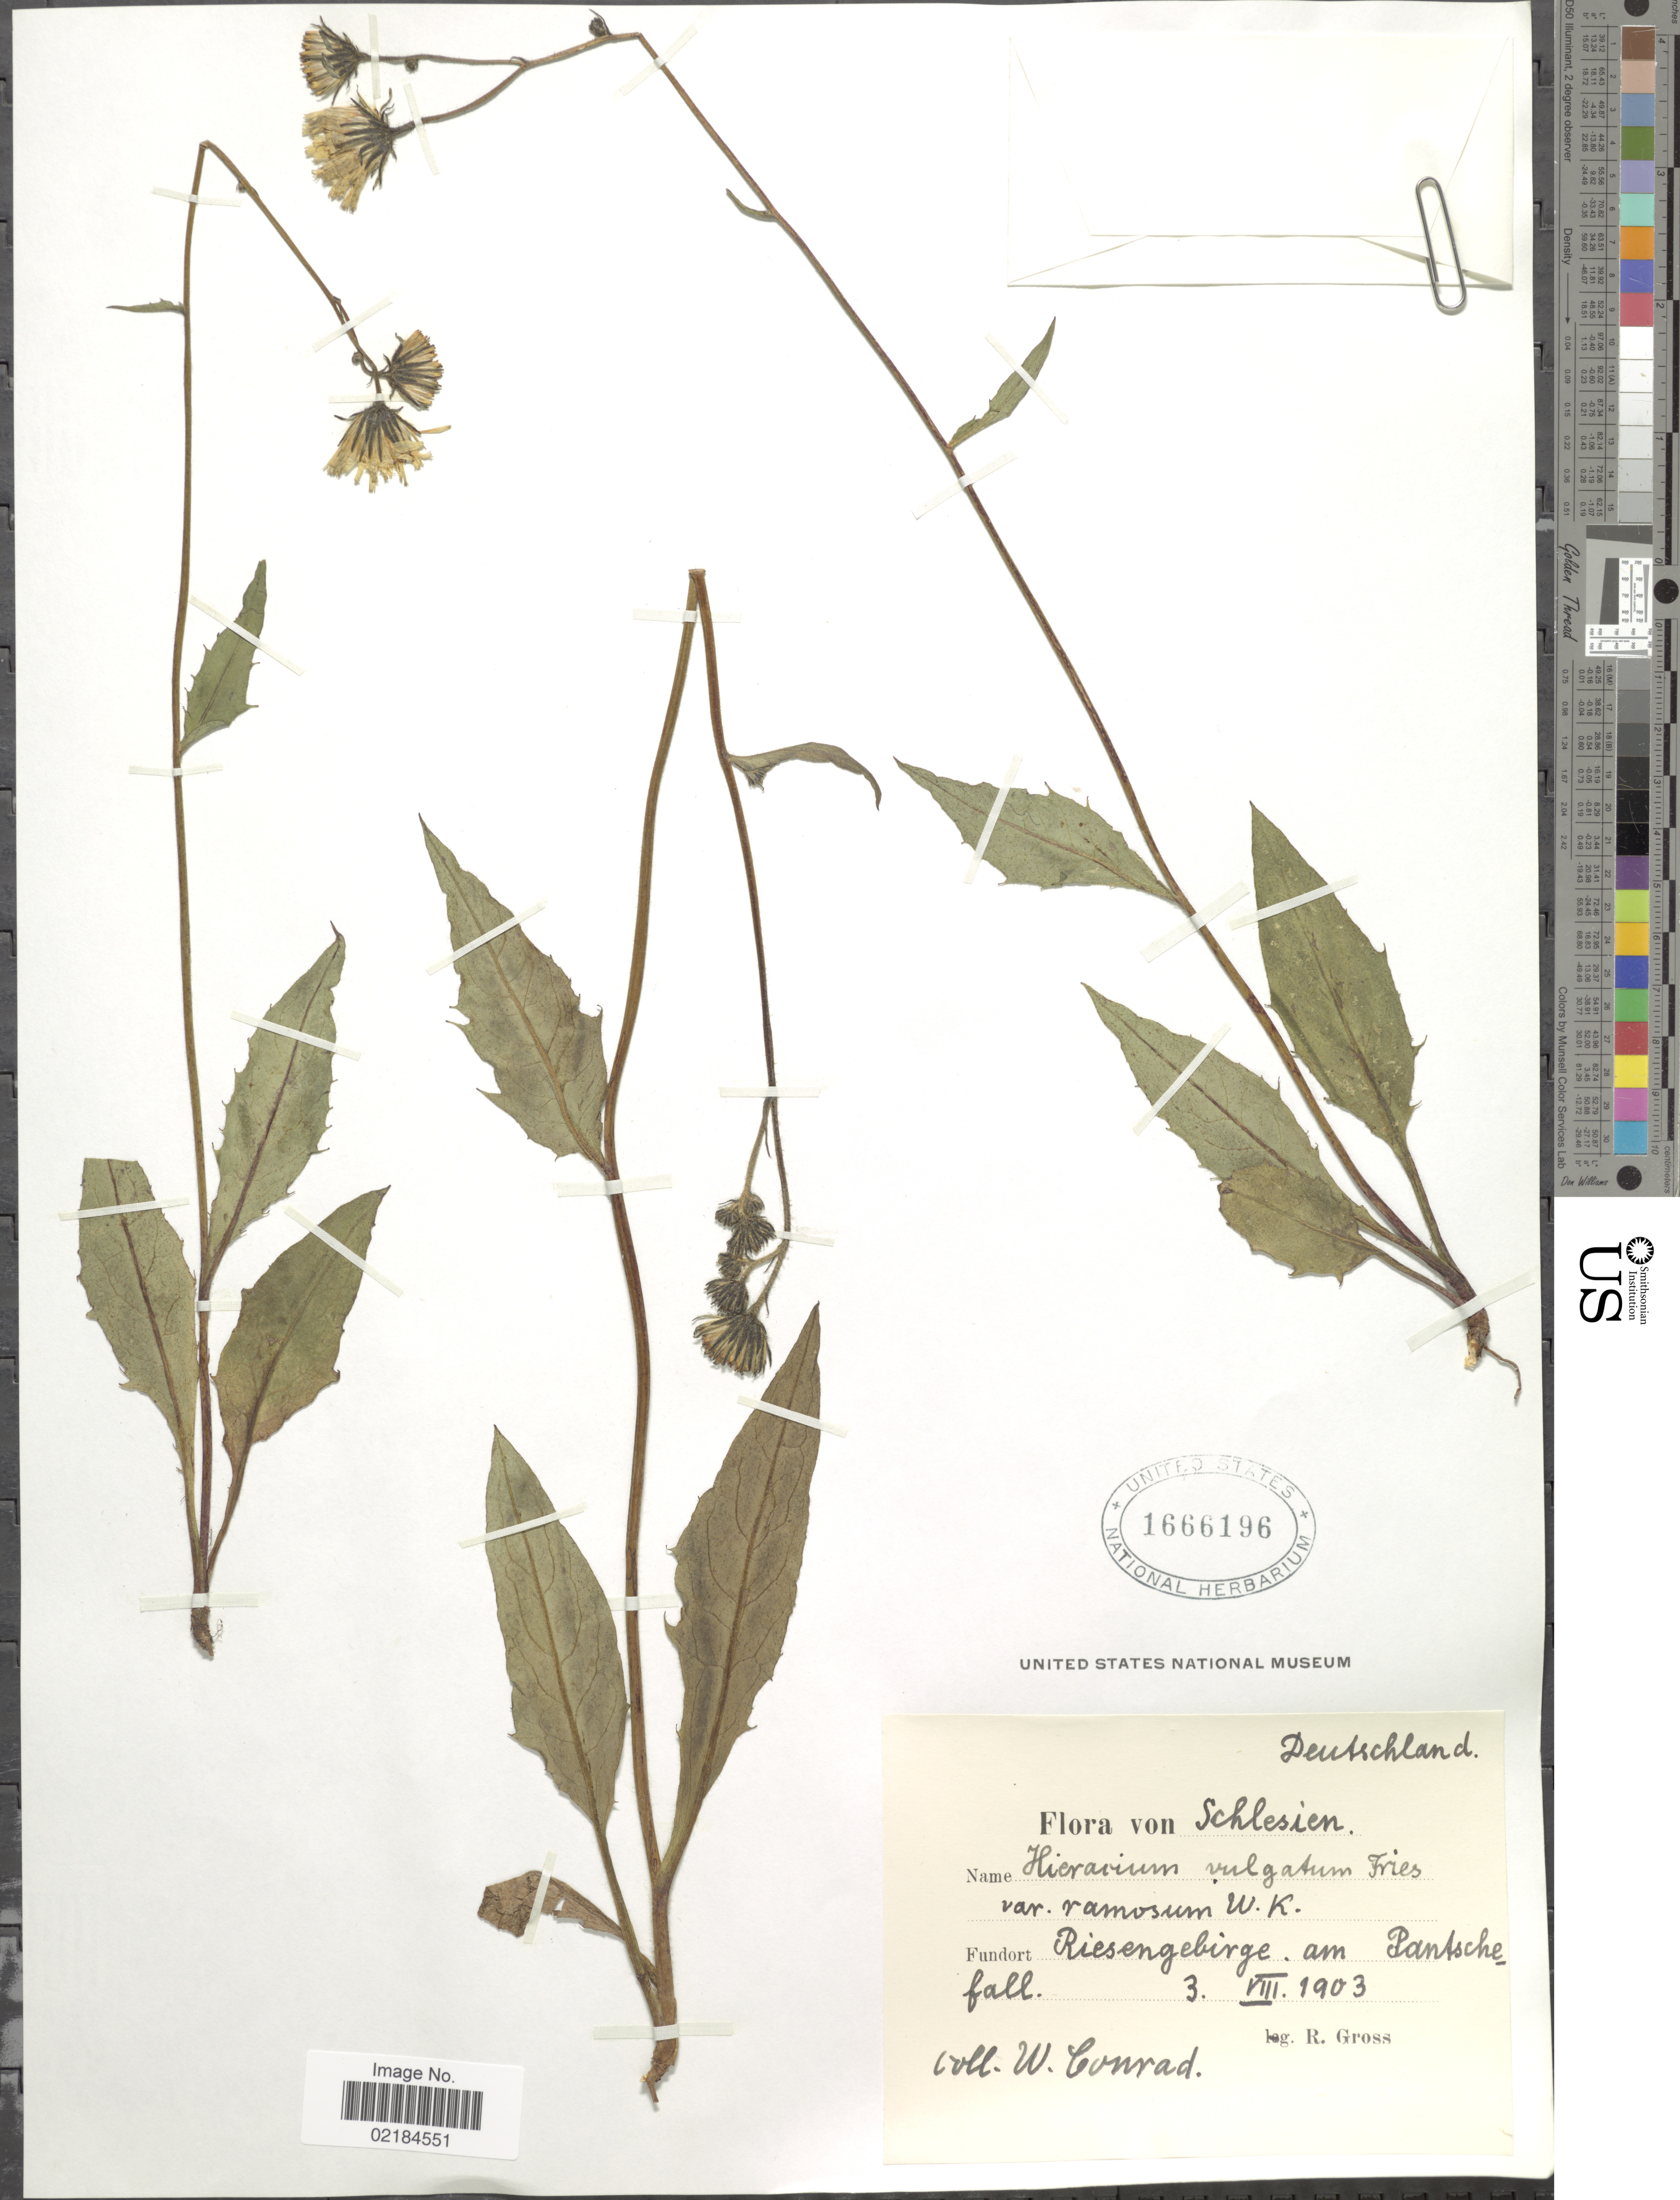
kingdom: Plantae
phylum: Tracheophyta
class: Magnoliopsida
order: Asterales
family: Asteraceae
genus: Hieracium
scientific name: Hieracium lachenalii subsp. cruenifolium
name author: (Dahlst. & Lübeck) Zahn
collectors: W. Conrad & R. Gross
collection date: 1903-08-03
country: Germany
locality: Schlesien, Riesengebirge am Pantsche fall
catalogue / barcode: US 1666196